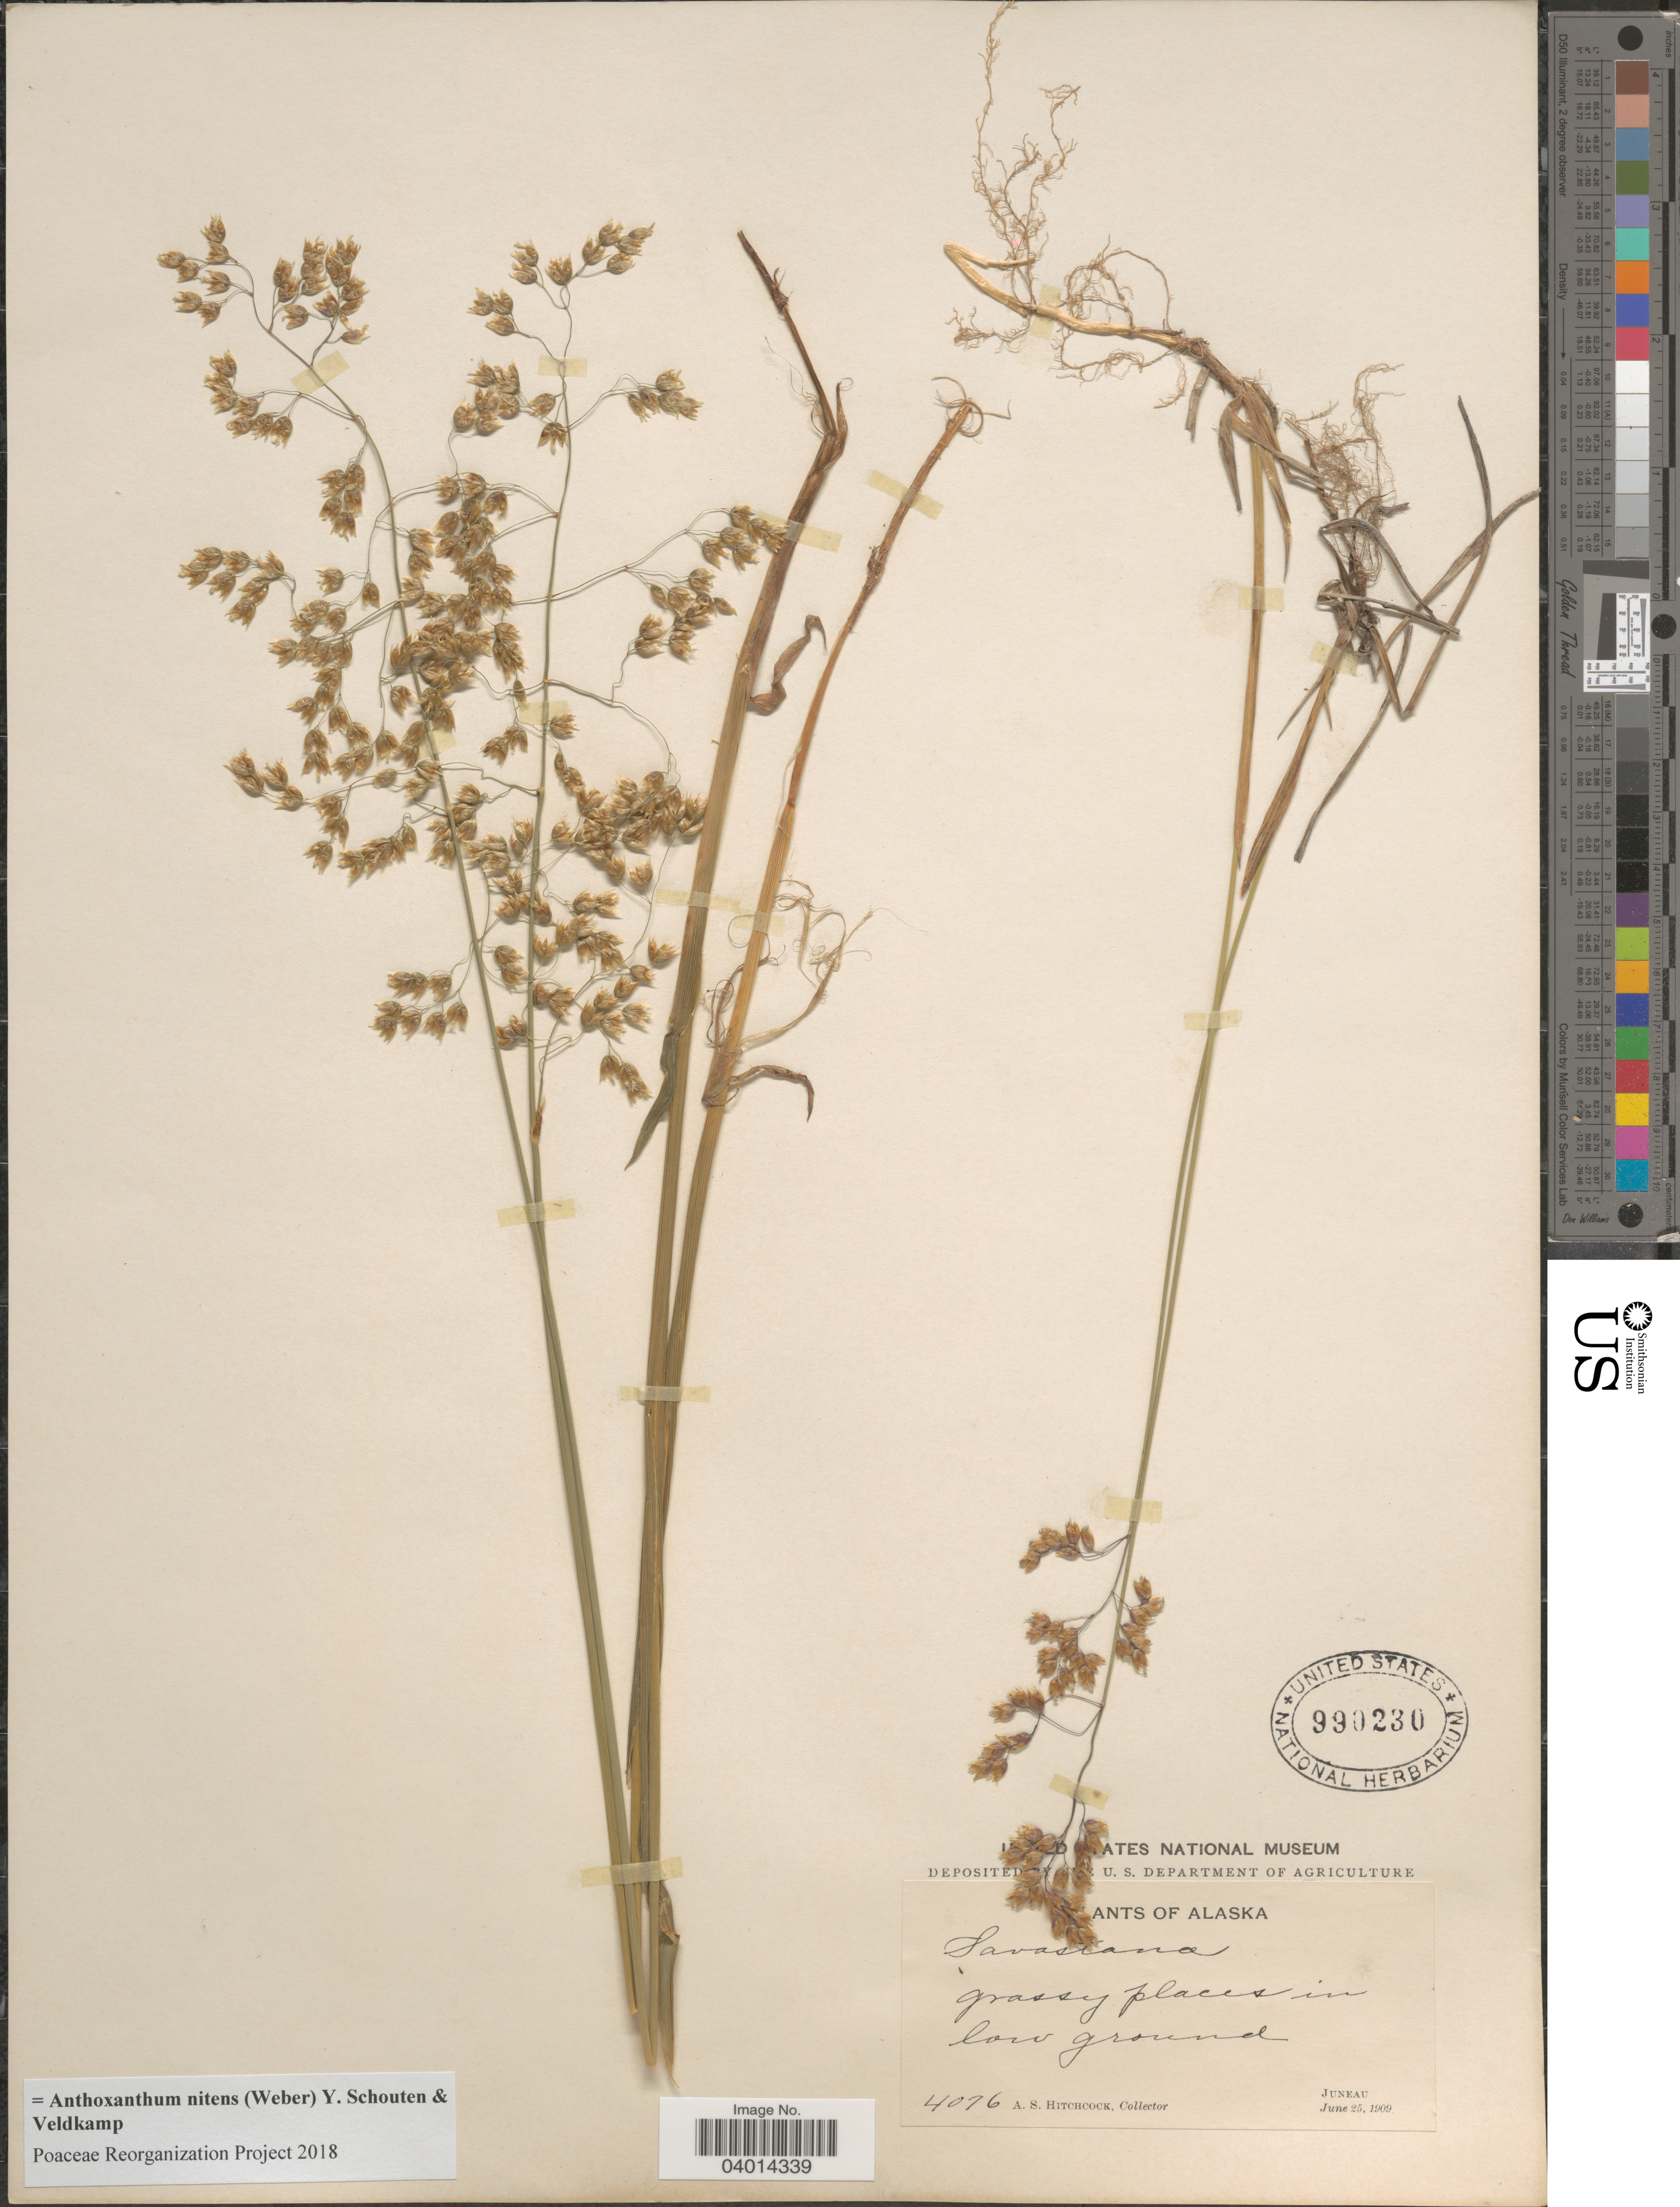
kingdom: Plantae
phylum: Tracheophyta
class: Liliopsida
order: Poales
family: Poaceae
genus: Anthoxanthum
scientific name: Anthoxanthum nitens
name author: (G.H. Weber) R.T.A. Schouten & Veldkamp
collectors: A. S. Hitchcock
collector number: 4076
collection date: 1909-06-25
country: United States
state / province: Alaska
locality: Grassy places in low ground, Juneau.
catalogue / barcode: US 990230